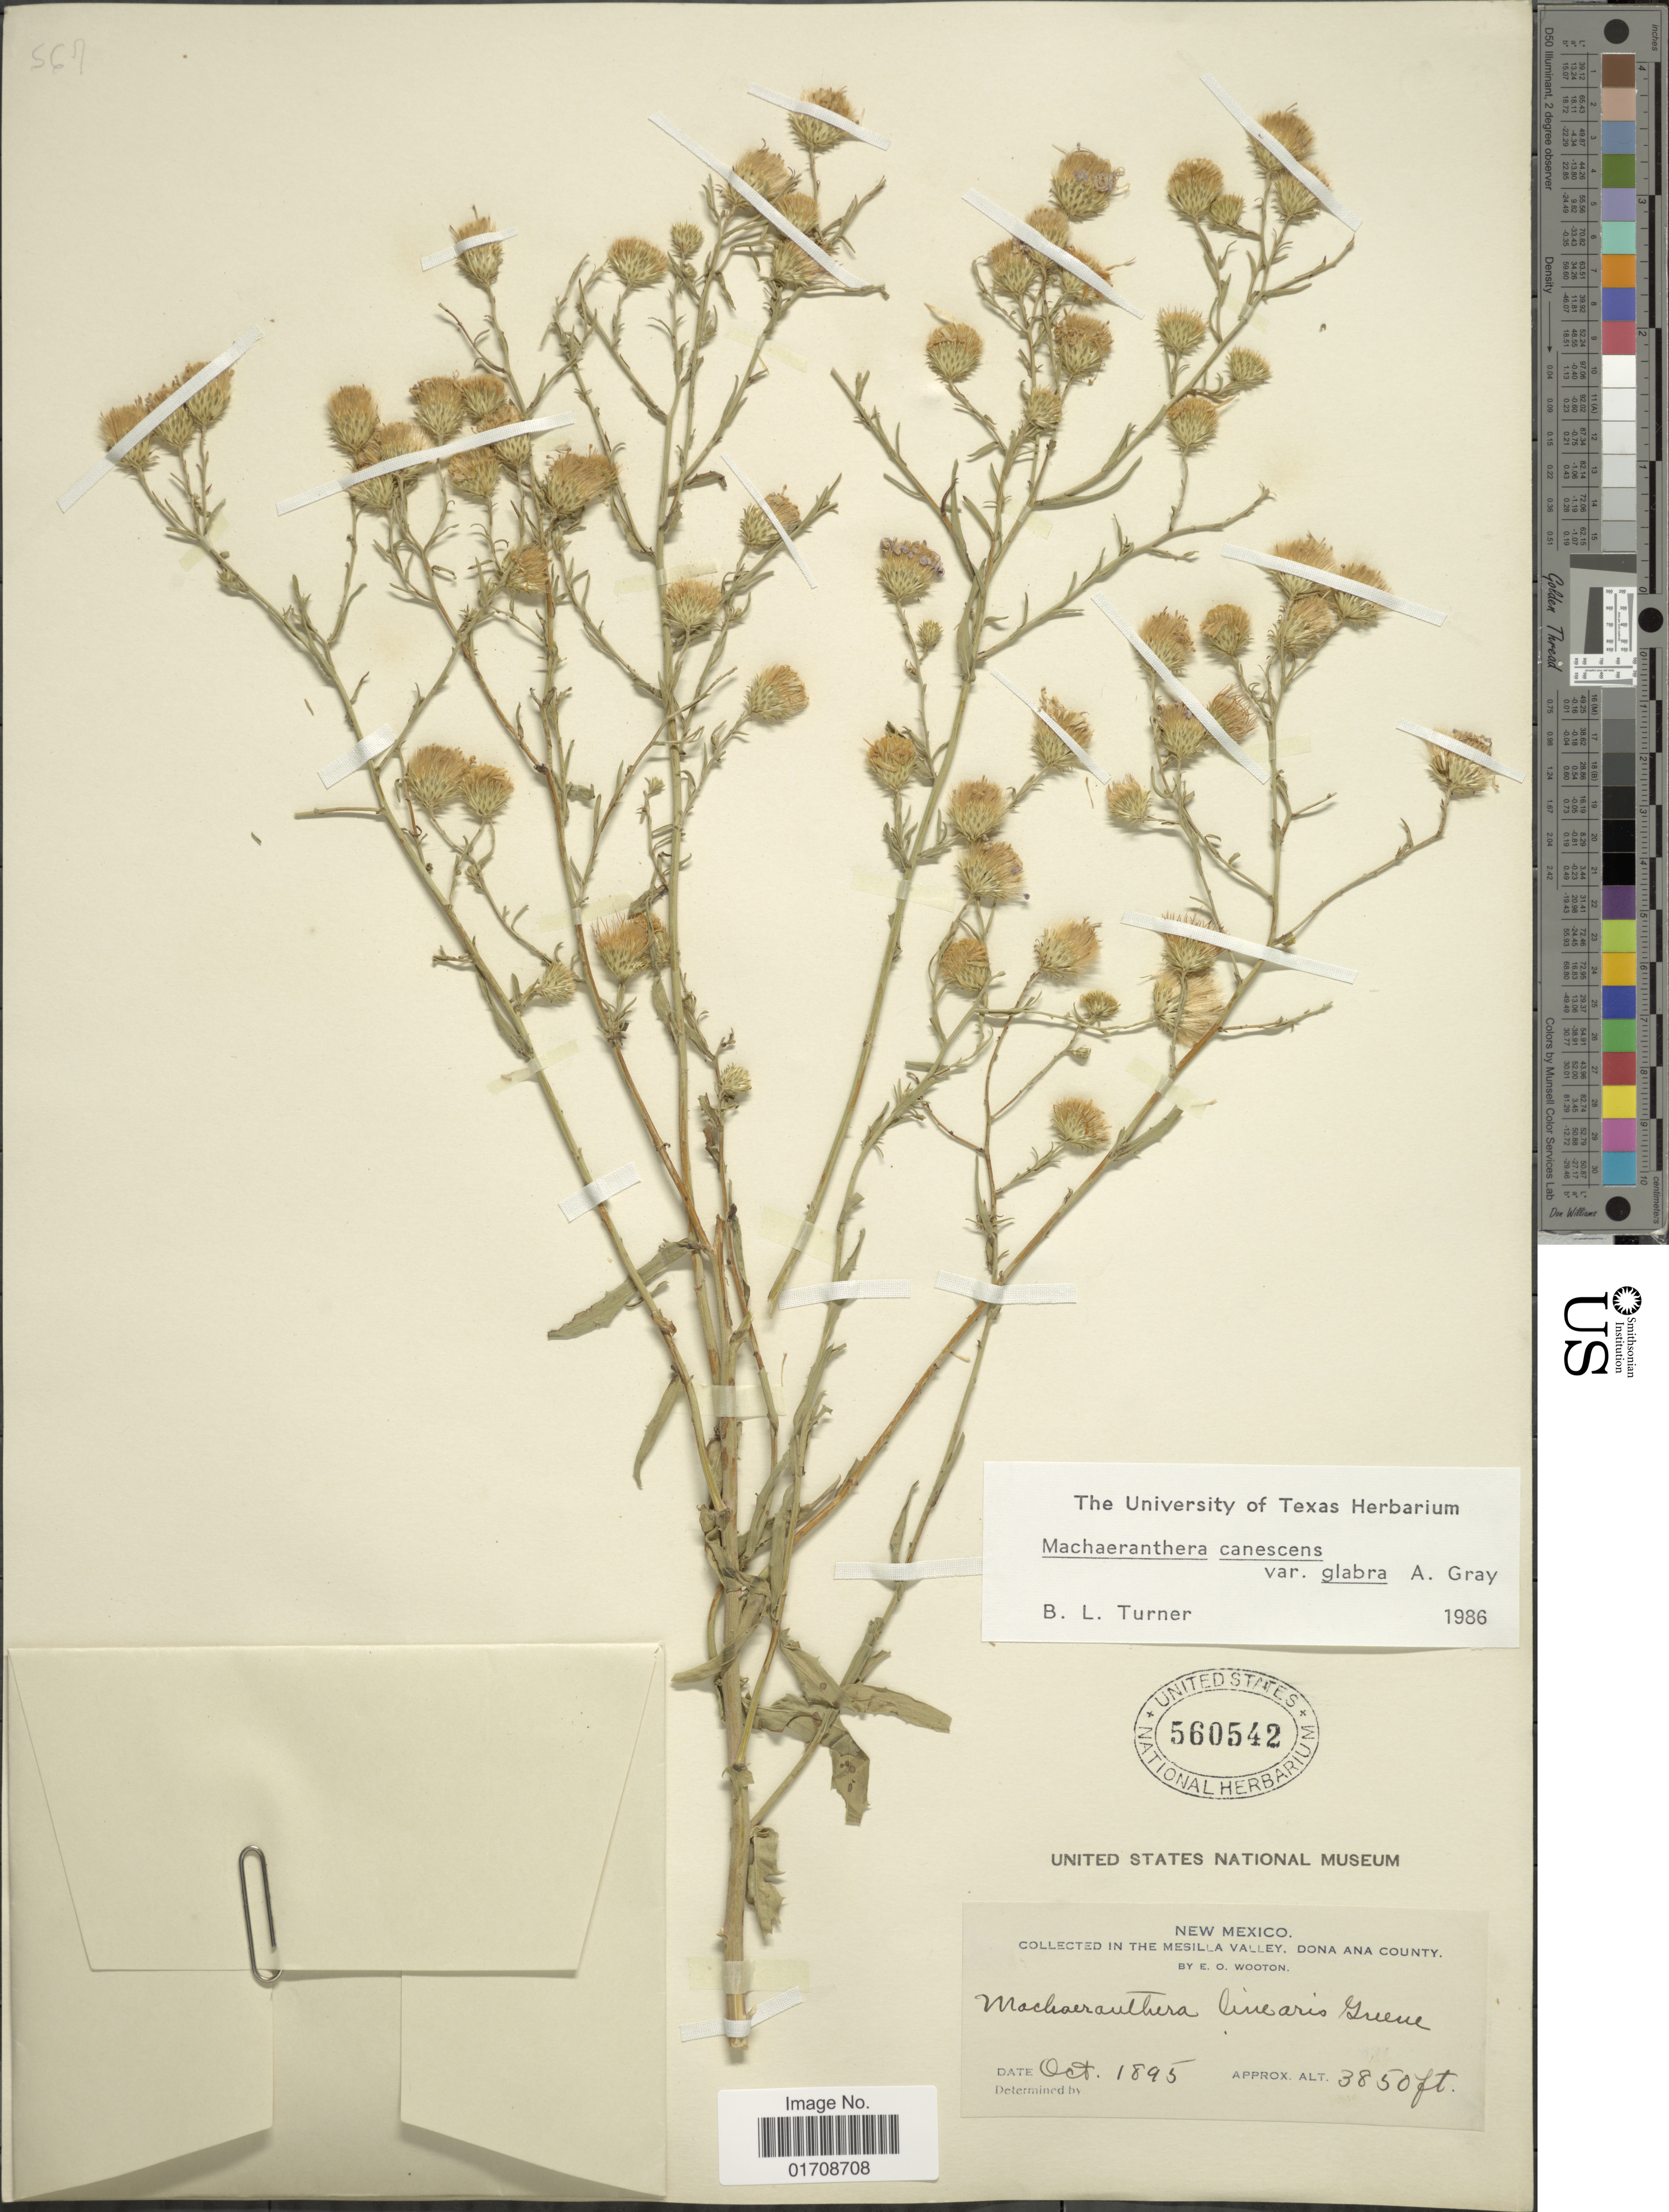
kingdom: Plantae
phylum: Tracheophyta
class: Magnoliopsida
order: Asterales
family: Asteraceae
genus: Machaeranthera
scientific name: Machaeranthera canescens var. glabra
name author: A. Gray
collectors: E. O. Wooton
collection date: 1895-10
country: United States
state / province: New Mexico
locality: Mesilla Valley, Dona Ana County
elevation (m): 1173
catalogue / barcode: US 560542